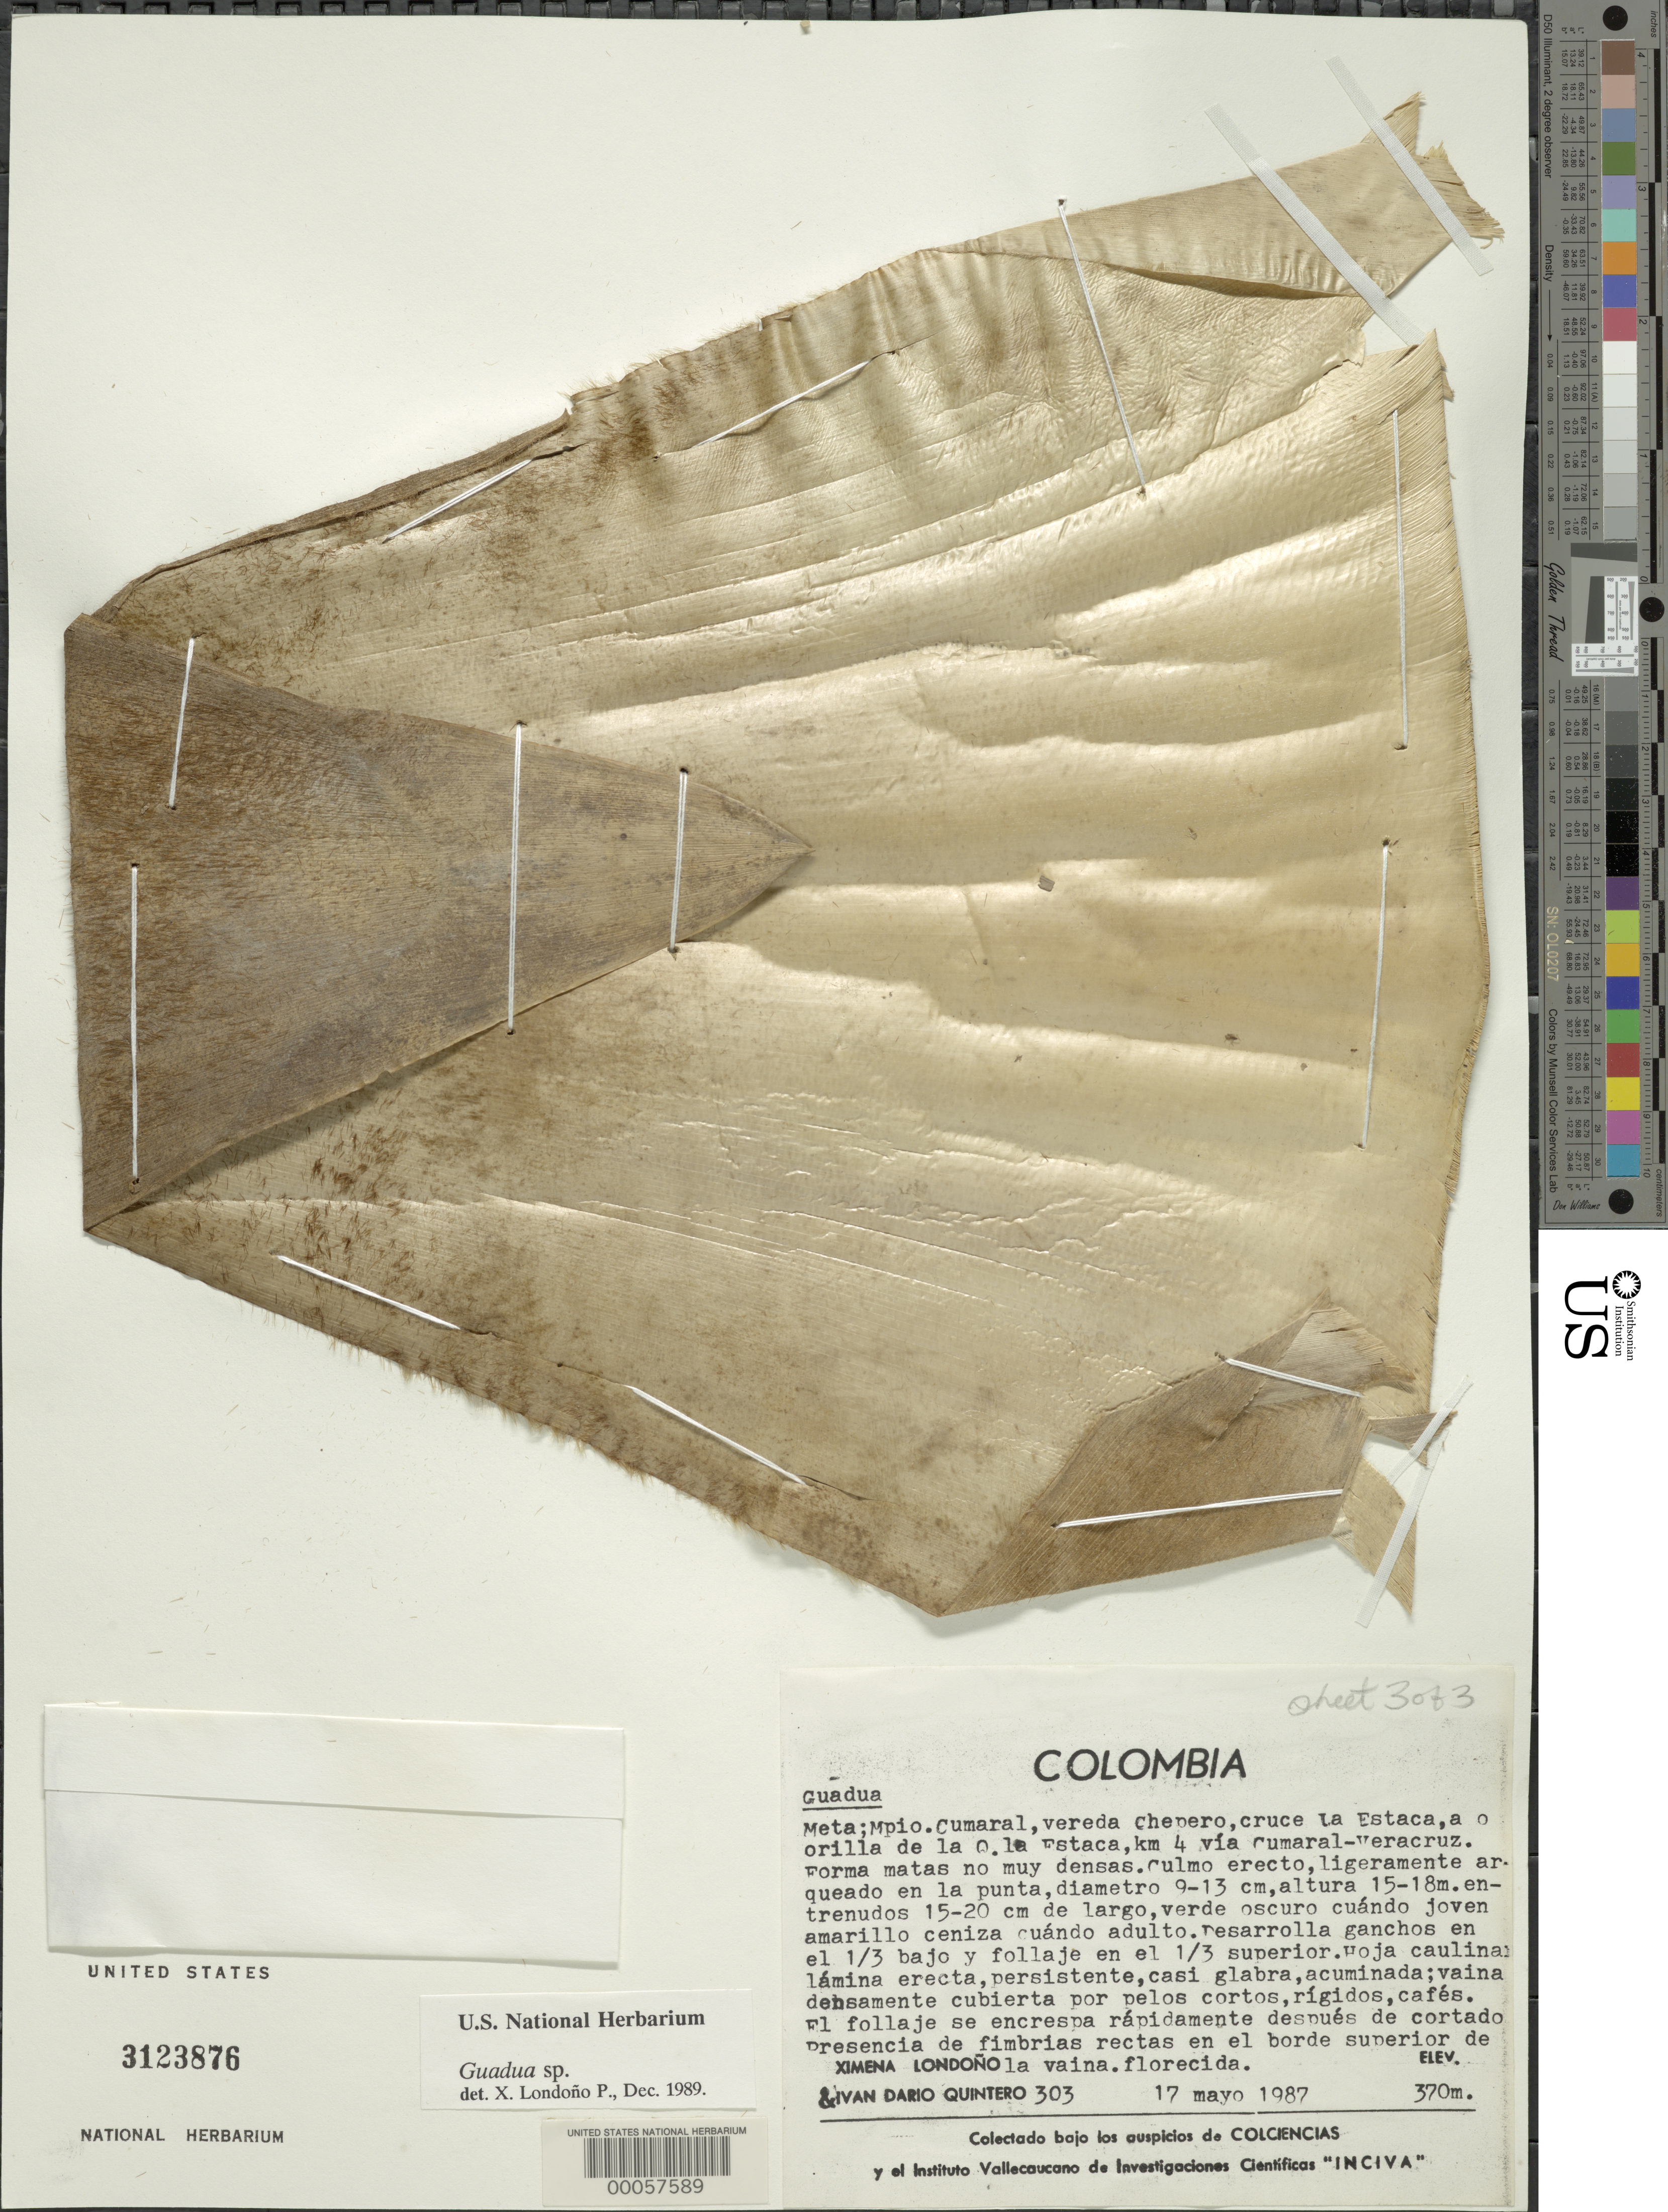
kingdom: Plantae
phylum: Tracheophyta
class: Liliopsida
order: Poales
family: Poaceae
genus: Guadua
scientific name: Guadua sp.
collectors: X. Londoño & I. Quintero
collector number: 303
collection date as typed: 17 May 1987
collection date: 1987-05-17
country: Colombia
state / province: Meta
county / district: Cumaral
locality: Chepero Trail, km 4 of the Cumaral-Veracurz road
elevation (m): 370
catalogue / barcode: US 3123876